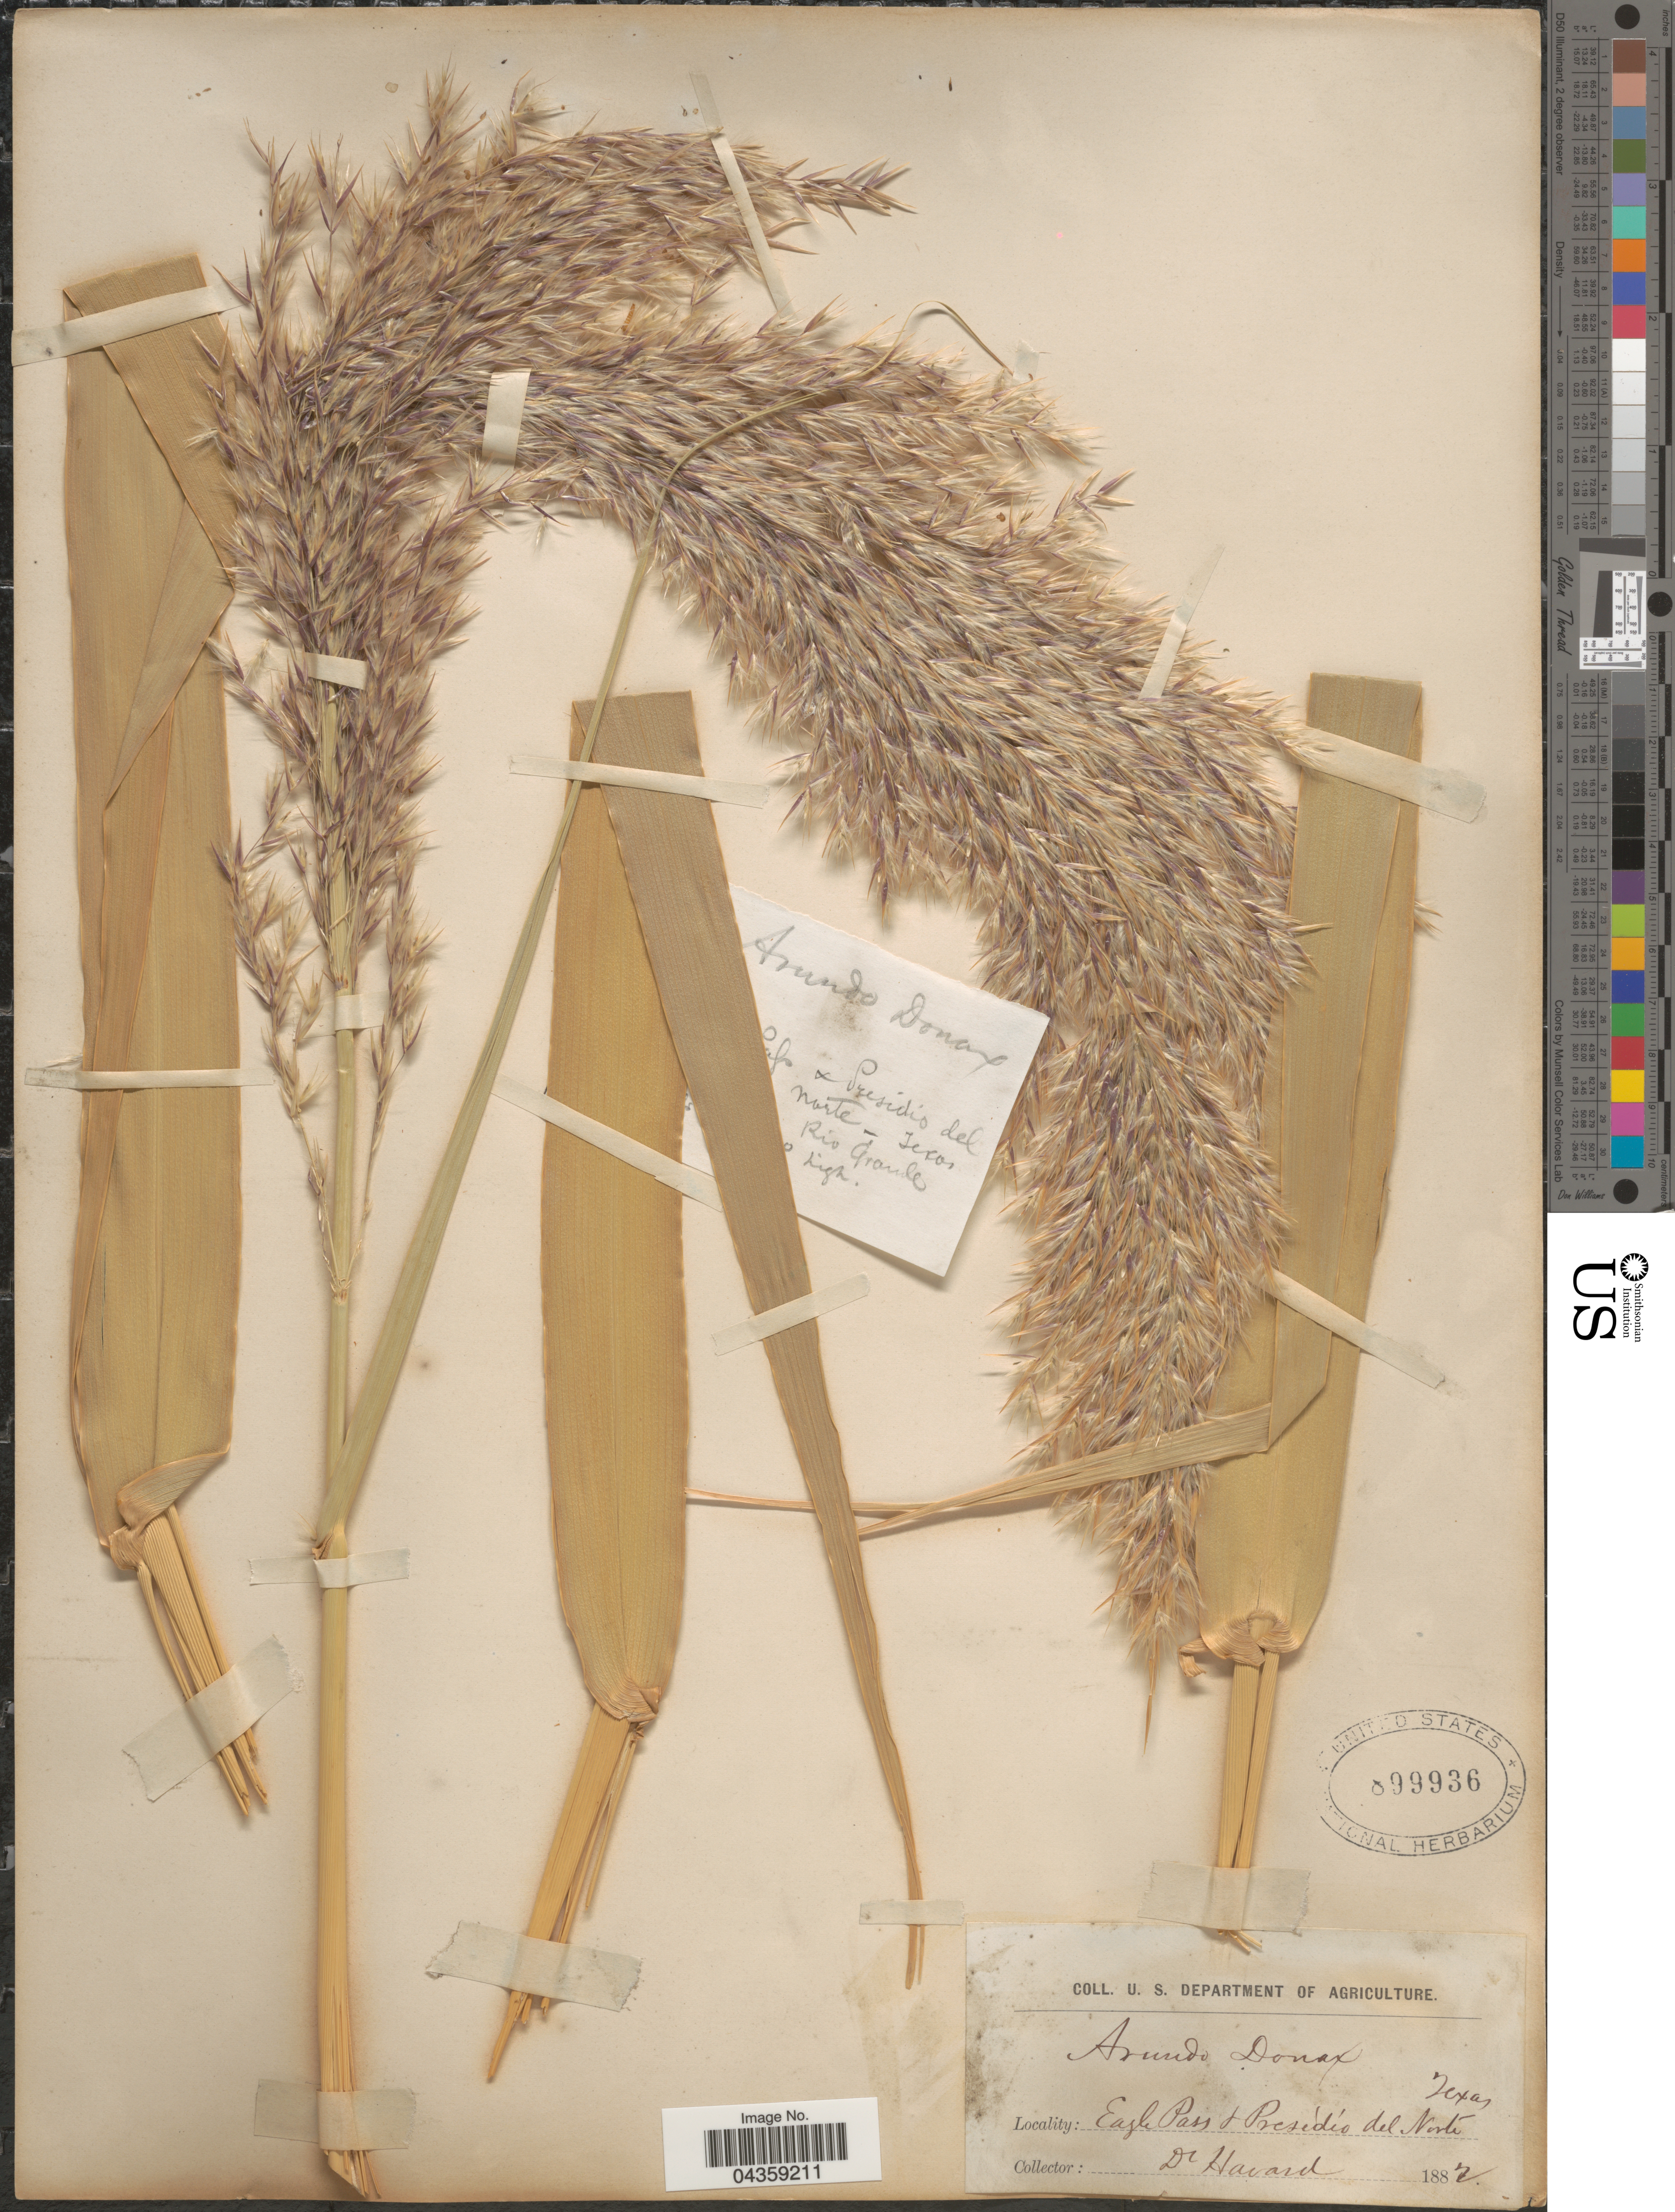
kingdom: Plantae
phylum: Tracheophyta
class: Liliopsida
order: Poales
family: Poaceae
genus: Arundo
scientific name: Arundo donax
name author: L.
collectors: Havard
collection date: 1882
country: United States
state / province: Texas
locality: Eagle Pass & Presidio del Norte.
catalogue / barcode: US 899936